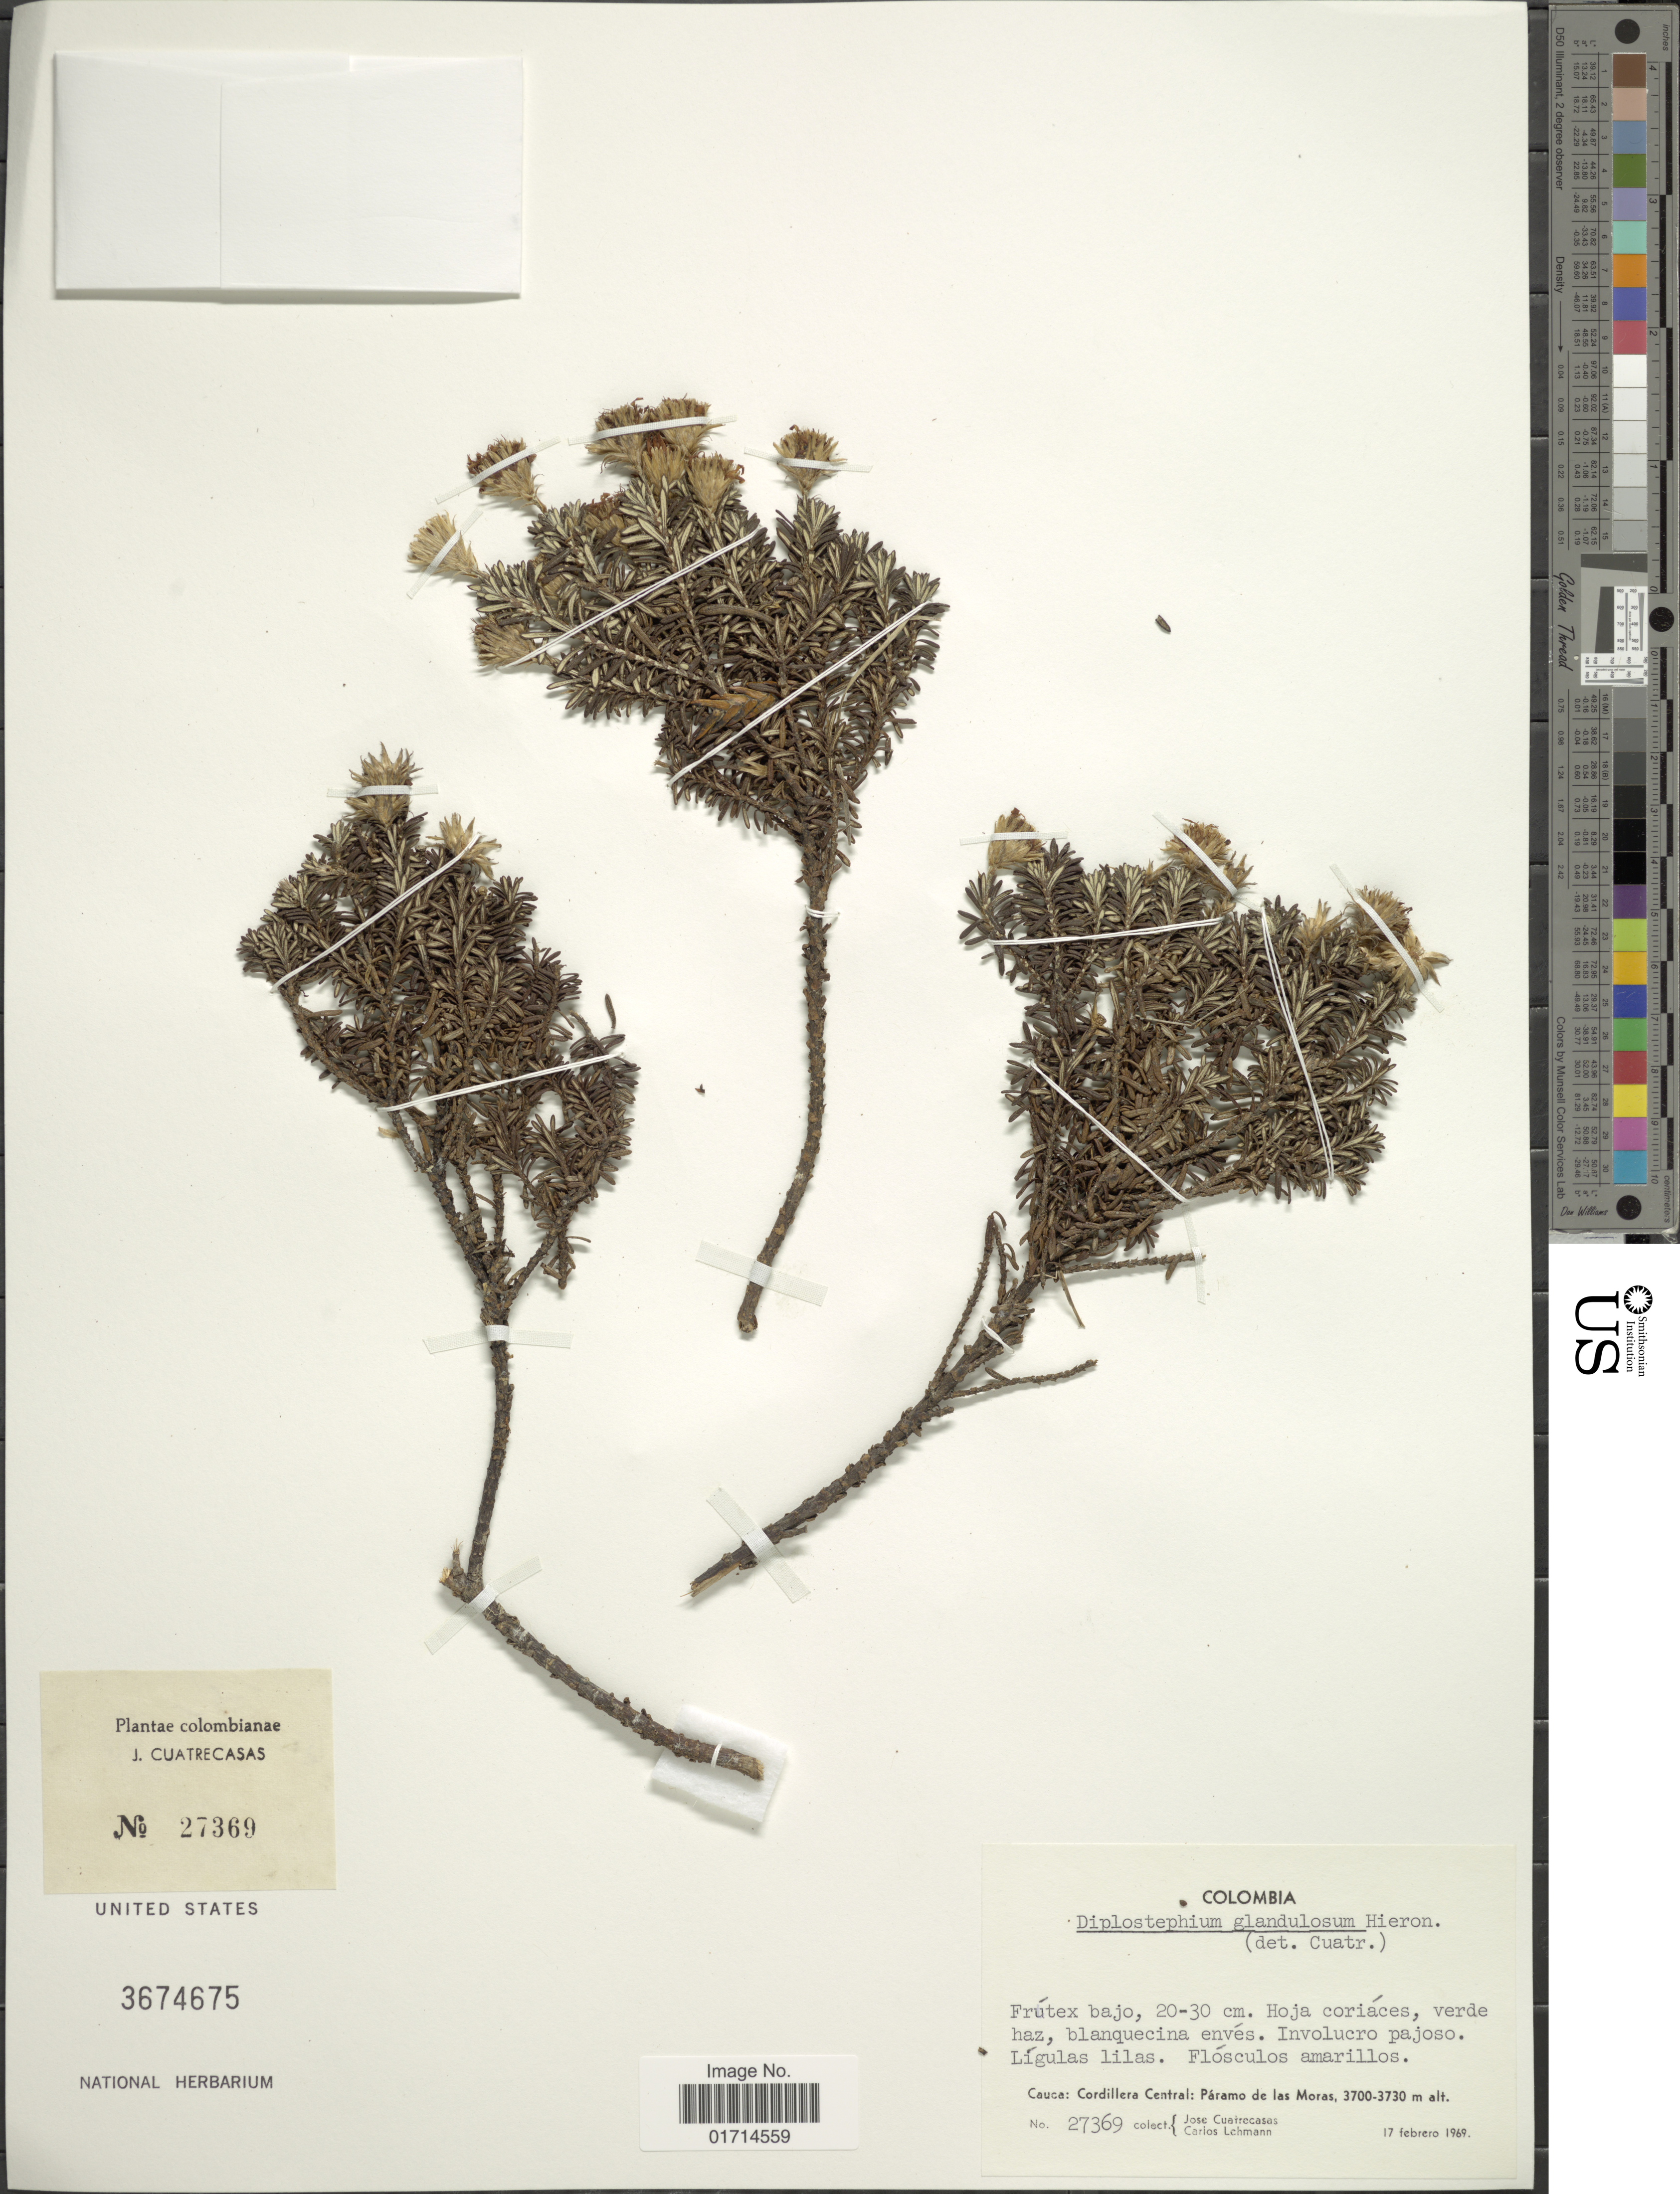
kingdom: Plantae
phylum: Tracheophyta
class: Magnoliopsida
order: Asterales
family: Asteraceae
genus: Diplostephium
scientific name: Diplostephium glandulosum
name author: Hieron.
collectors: J. Cuatrecasas & C. Lehmann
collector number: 27369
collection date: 1969-02-17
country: Colombia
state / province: Cauca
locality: Cordillera Central, Paramo de las Moras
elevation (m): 3700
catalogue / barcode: US 3674675